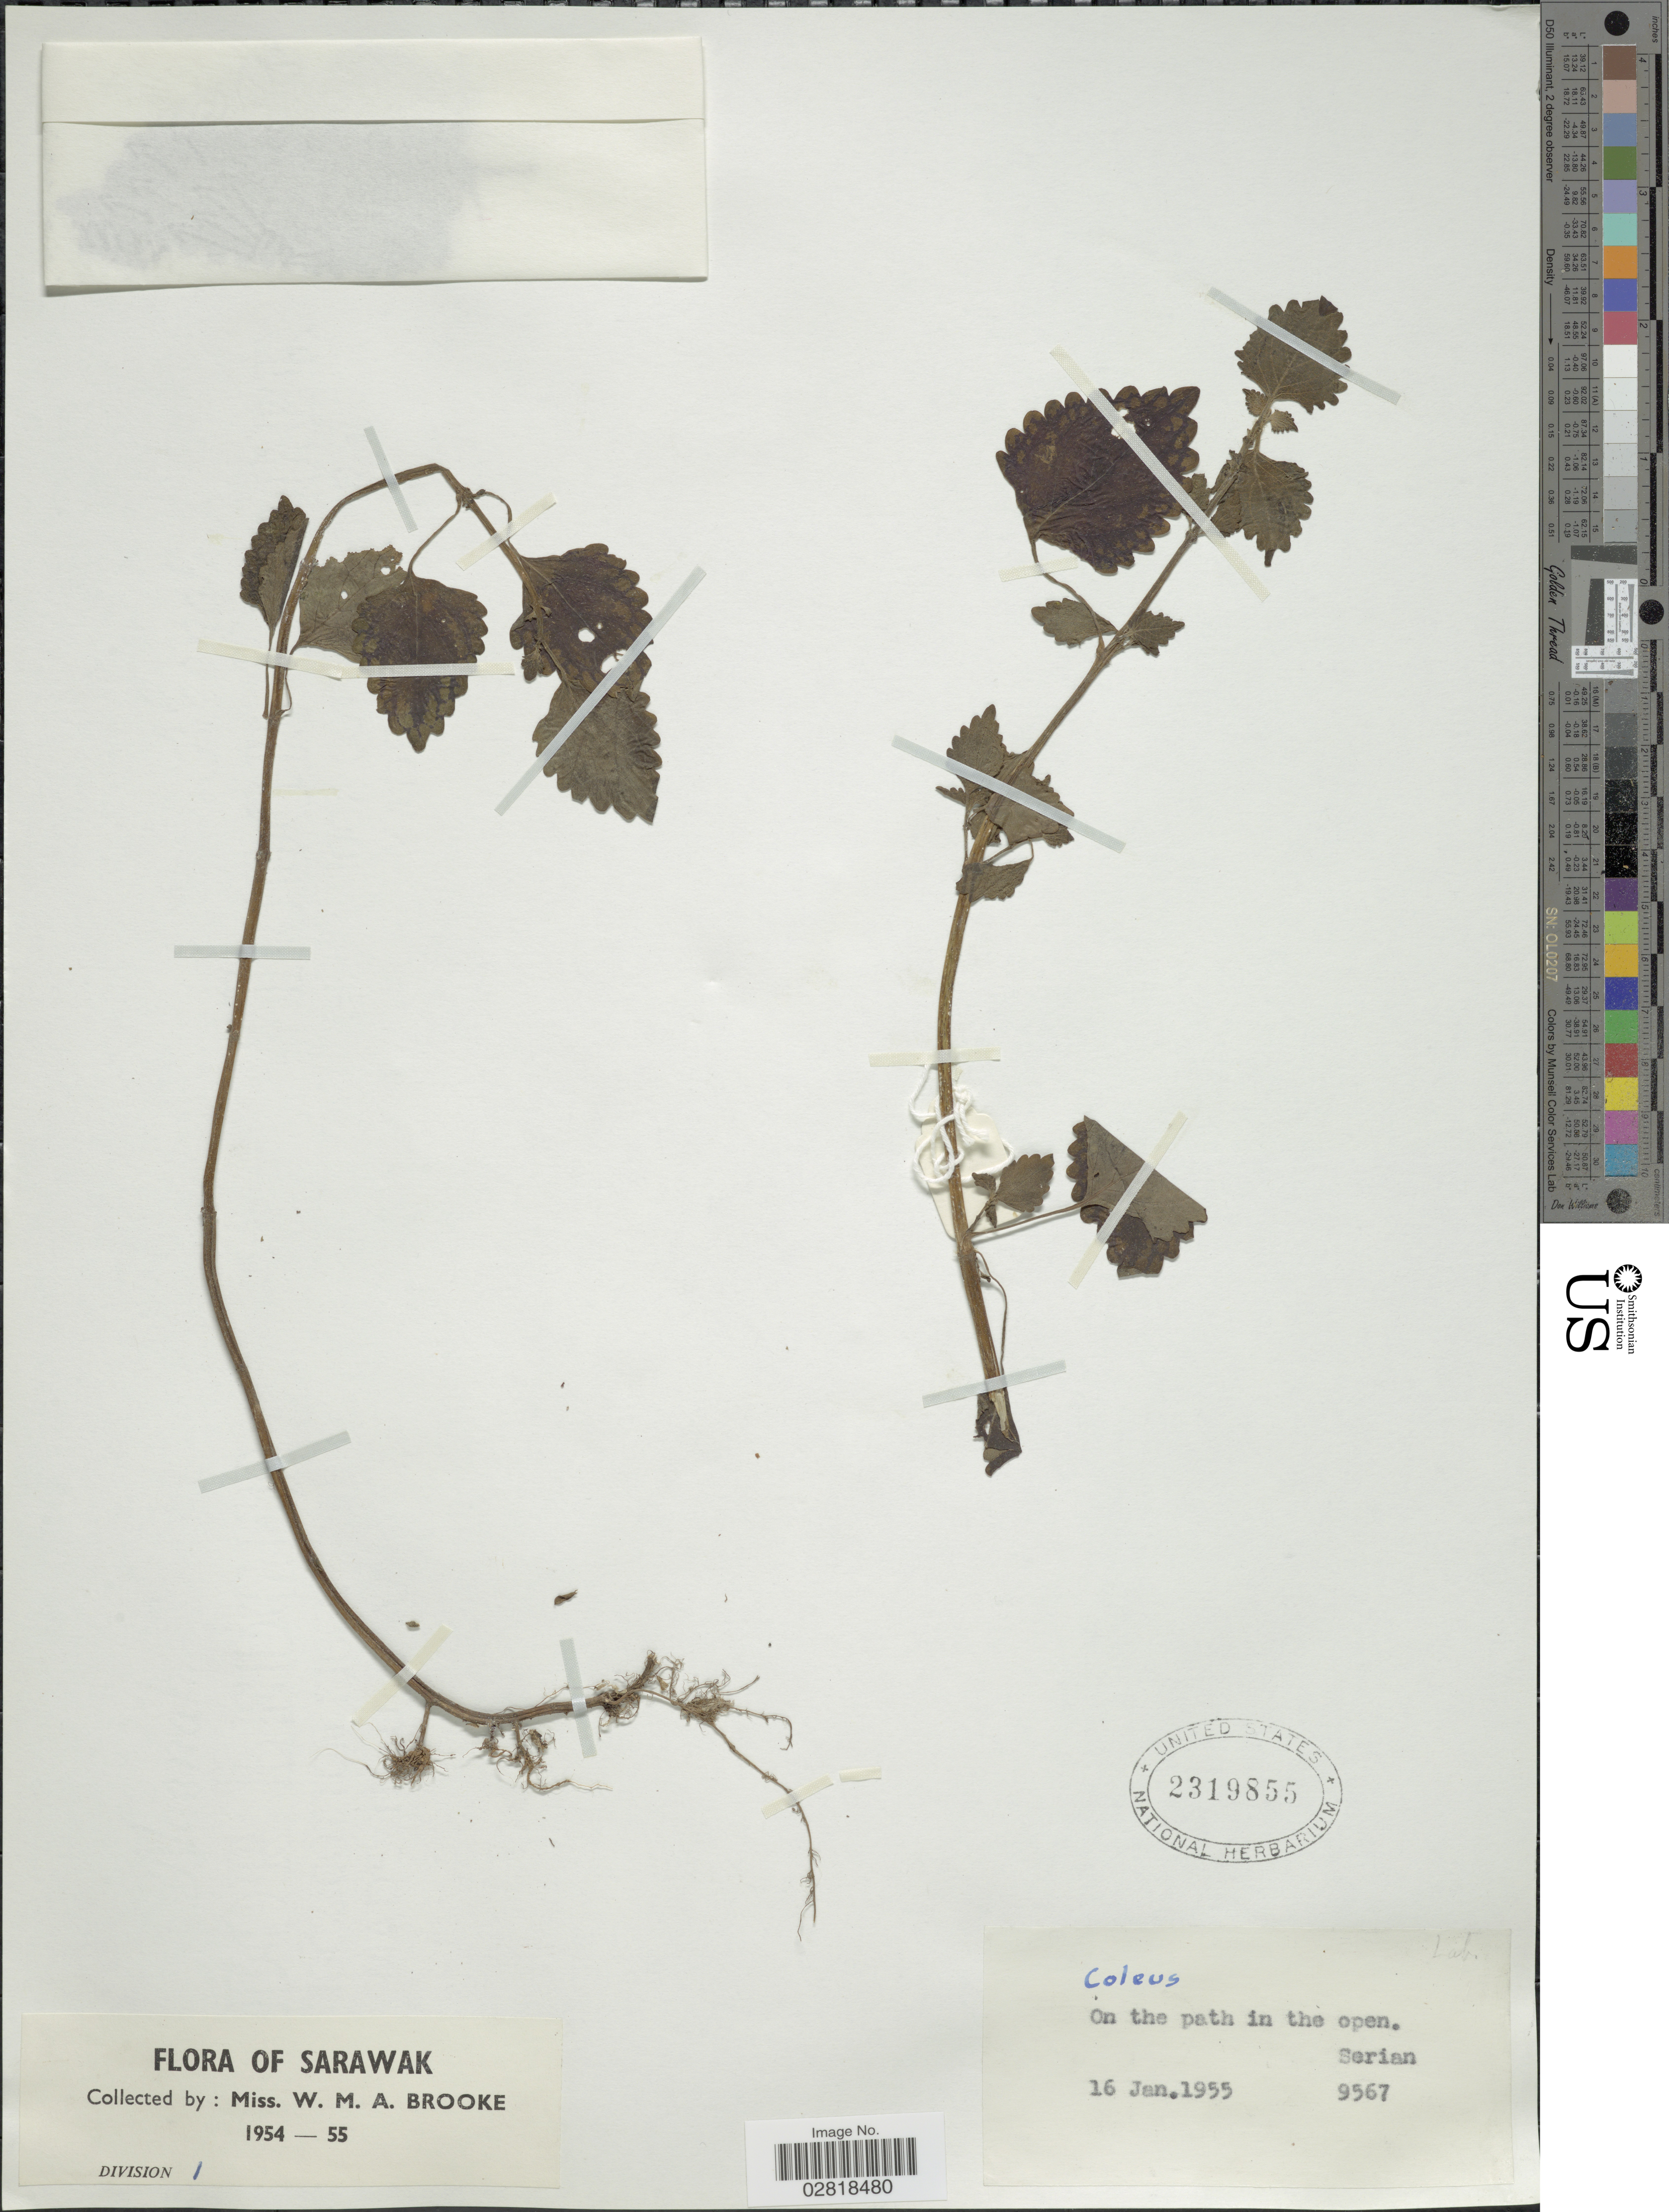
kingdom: Plantae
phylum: Tracheophyta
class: Magnoliopsida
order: Lamiales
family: Lamiaceae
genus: Plectranthus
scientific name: Plectranthus sp.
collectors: W. Brooke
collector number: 9567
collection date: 1955-01-16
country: Malaysia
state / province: Sarawak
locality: Division I. On the path in the open, Serian.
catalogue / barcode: US 2319855